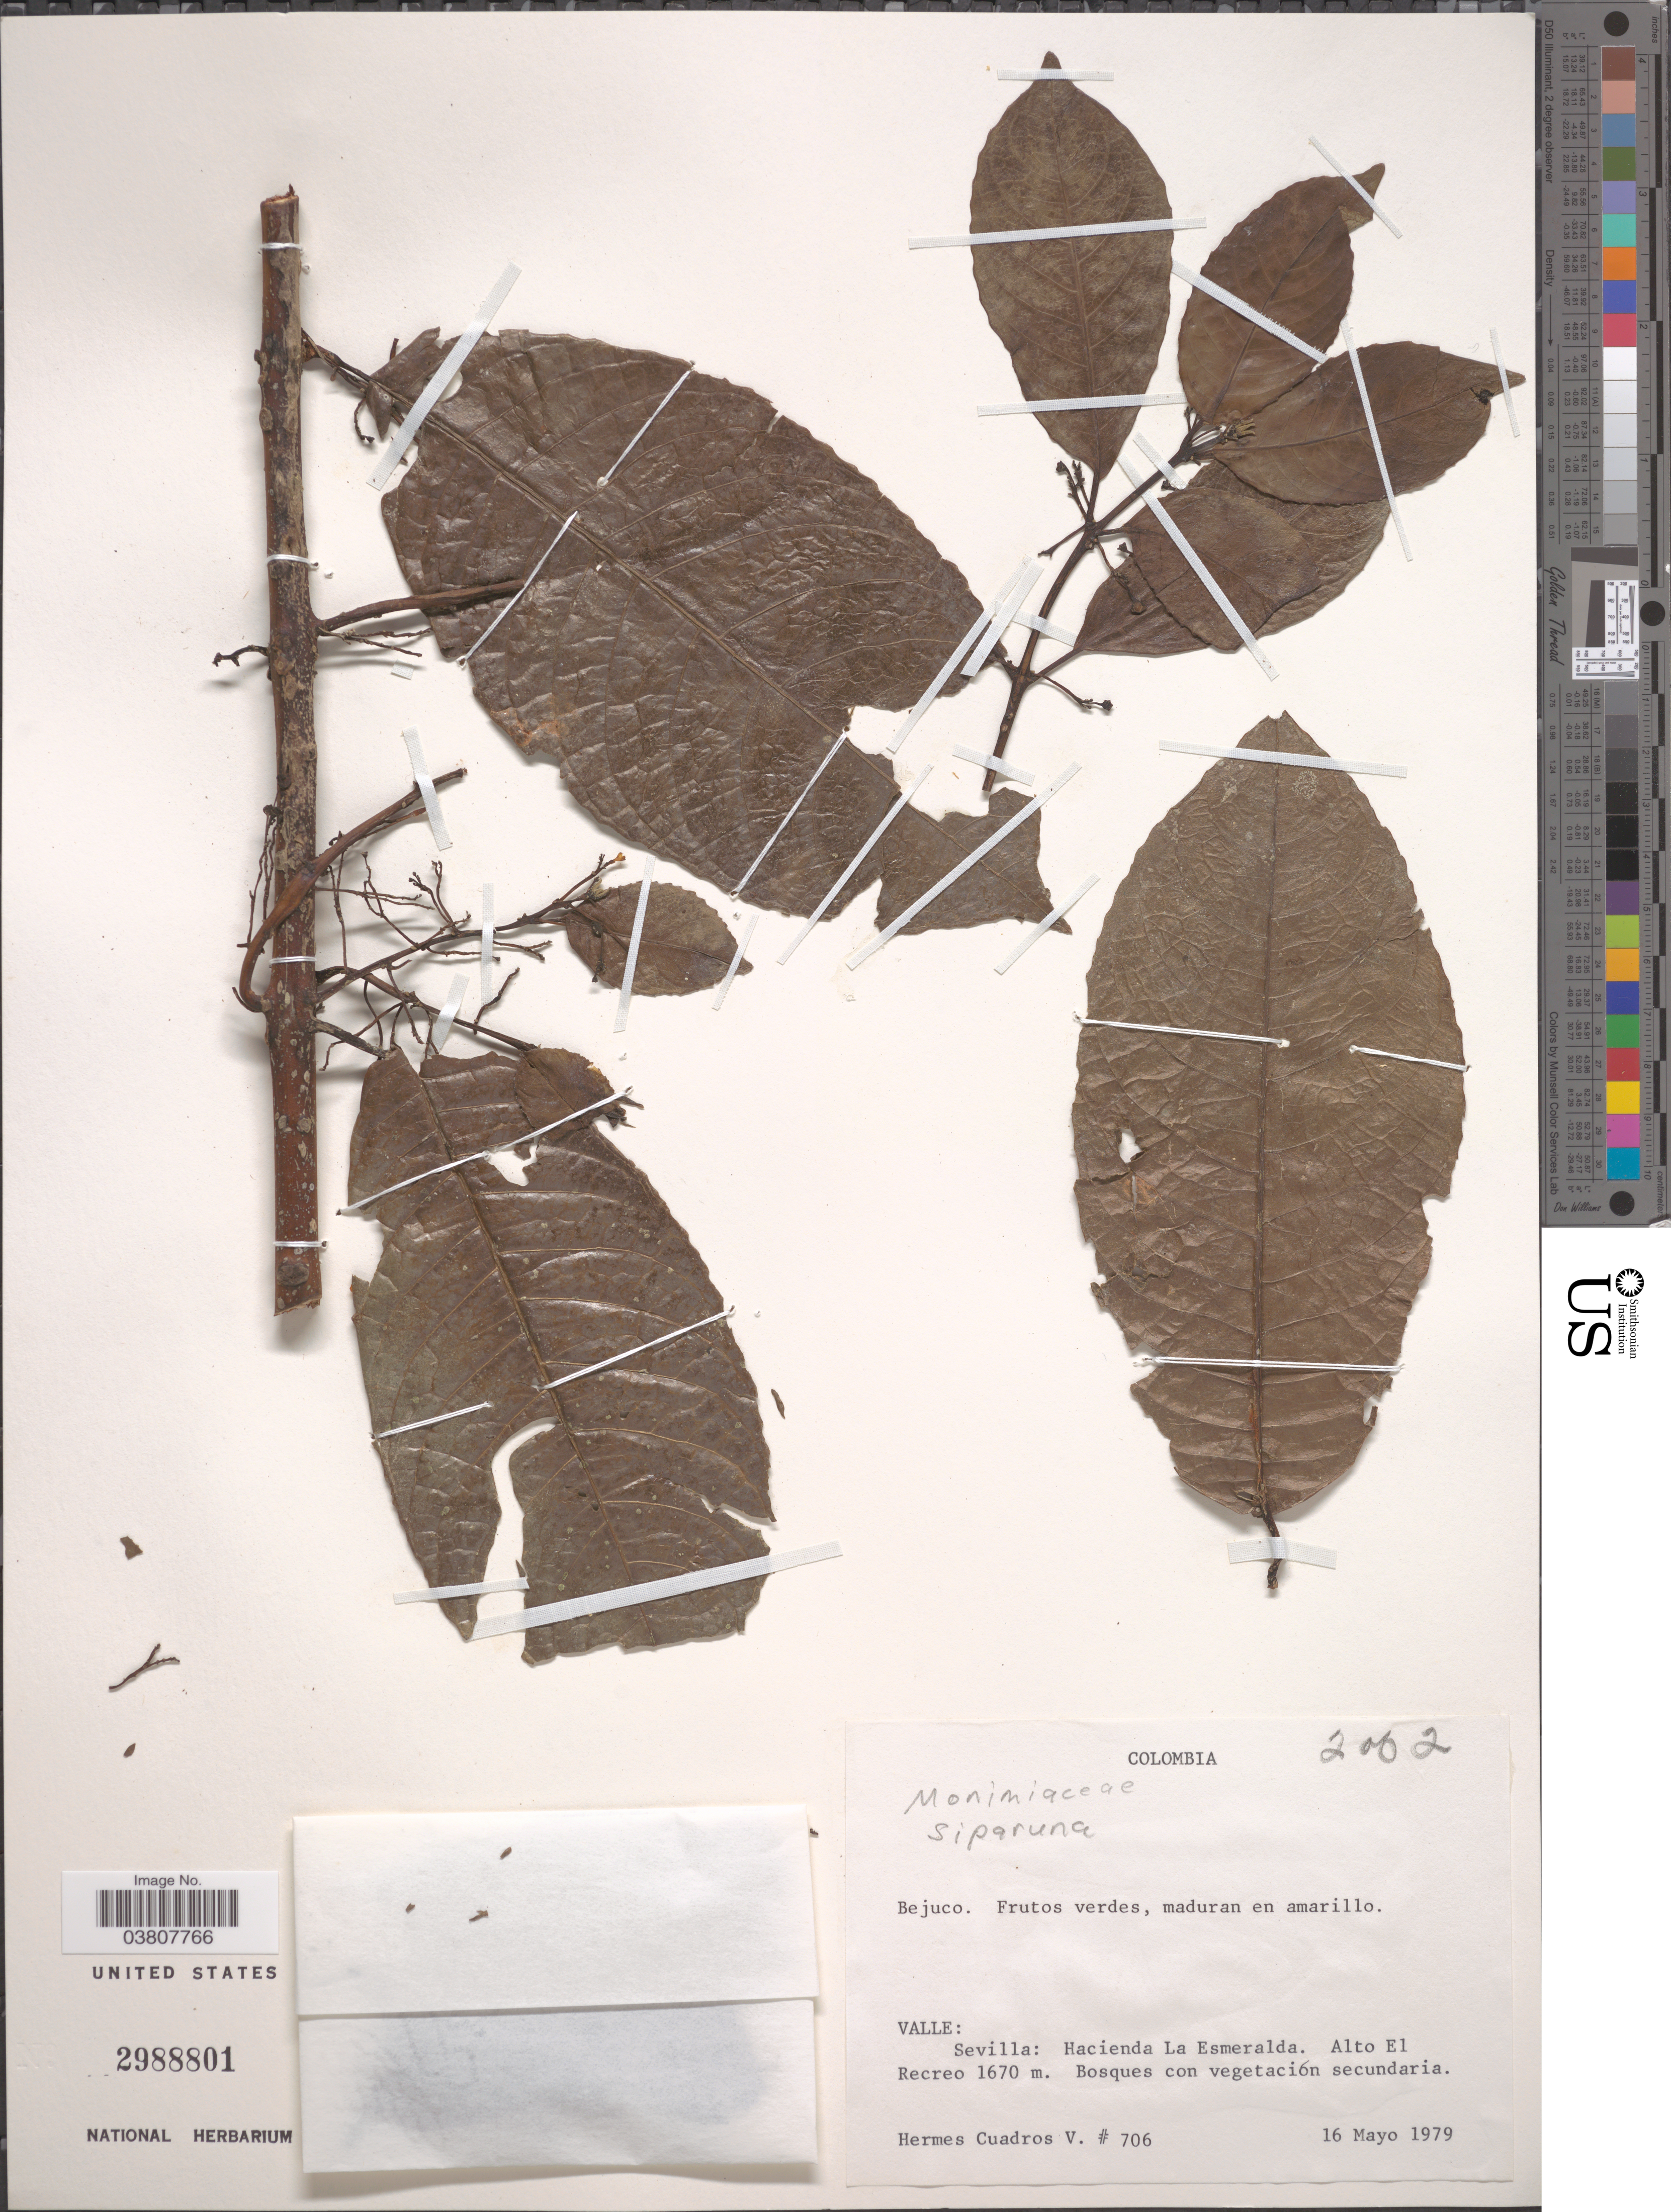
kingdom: Plantae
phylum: Tracheophyta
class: Magnoliopsida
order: Laurales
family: Siparunaceae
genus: Siparuna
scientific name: Siparuna sp.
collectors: H. Cuadros V.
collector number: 706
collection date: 1979-05-16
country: Colombia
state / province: Valle del Cauca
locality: Valle: Sevilla: Hacienda La Esmeralda. Alto El Recreo.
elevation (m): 1670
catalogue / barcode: US 2988801